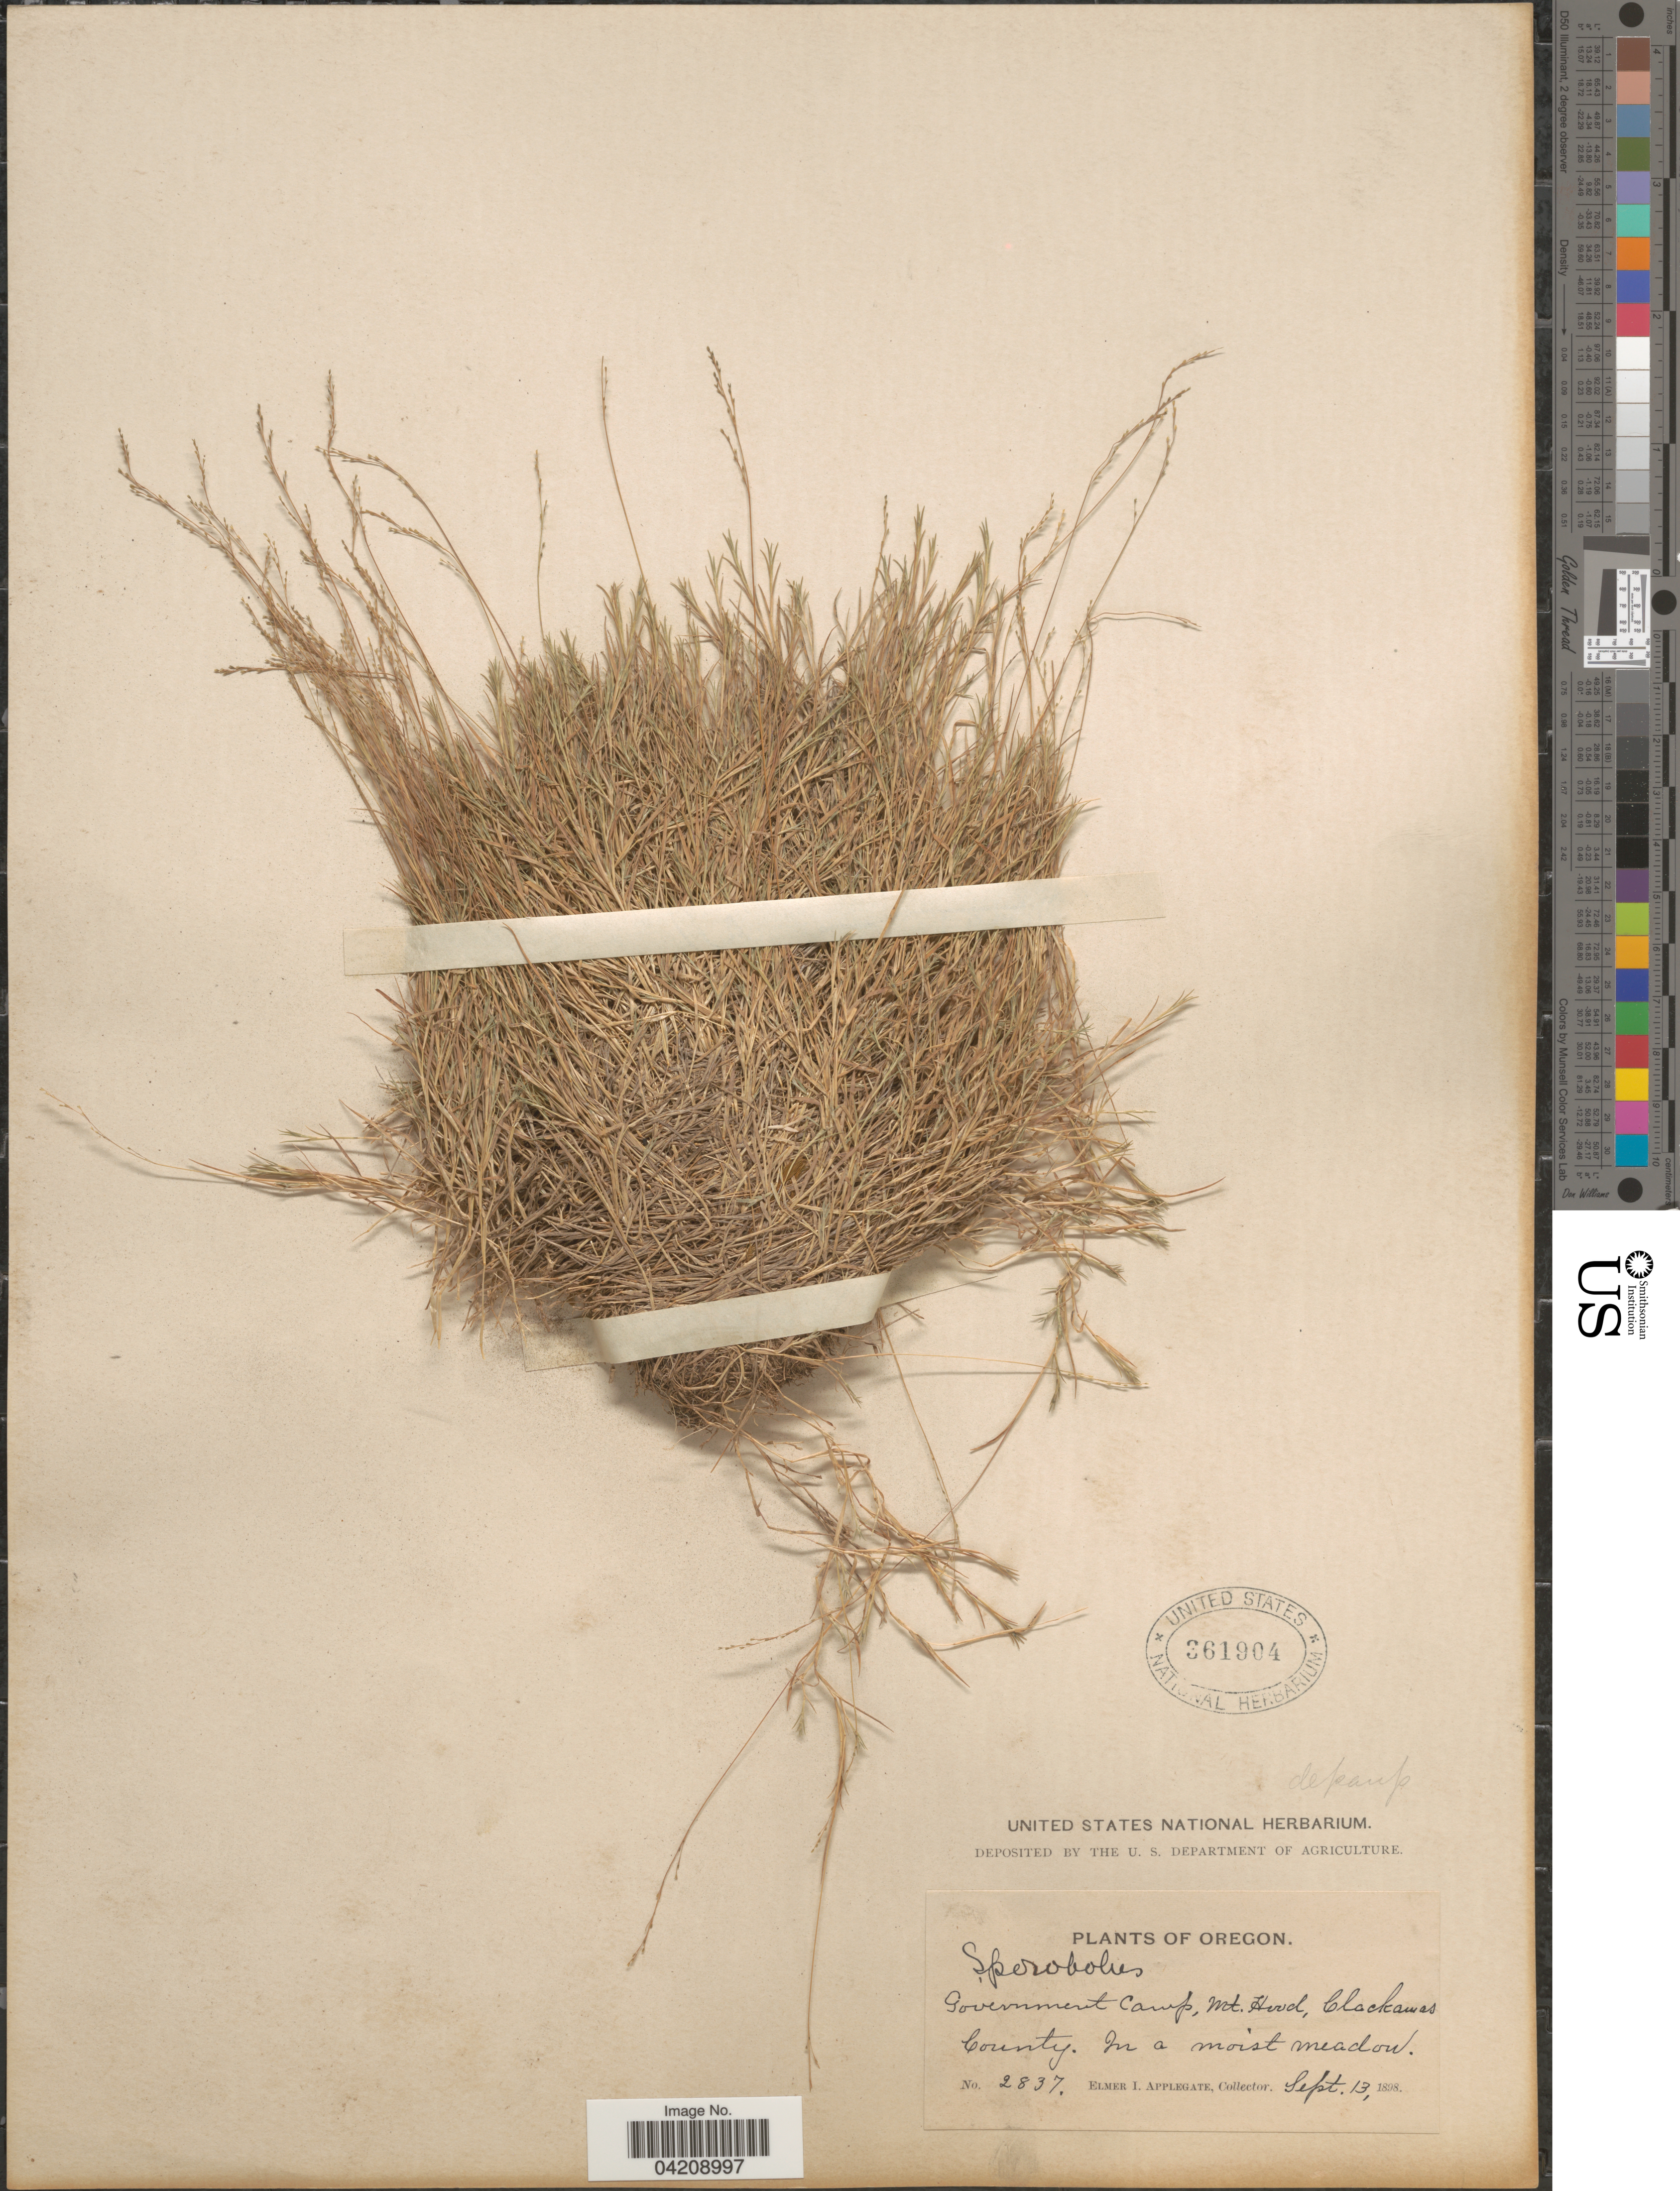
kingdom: Plantae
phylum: Tracheophyta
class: Liliopsida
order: Poales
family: Poaceae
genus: Muhlenbergia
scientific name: Muhlenbergia filiformis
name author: (Thurb. ex S. Watson) Rydb.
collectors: E. I. Applegate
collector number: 2837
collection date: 1898-09-13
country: United States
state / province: Oregon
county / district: Clackamas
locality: Government Camp, Mt. Hood, Clackamas County.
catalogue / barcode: US 361904